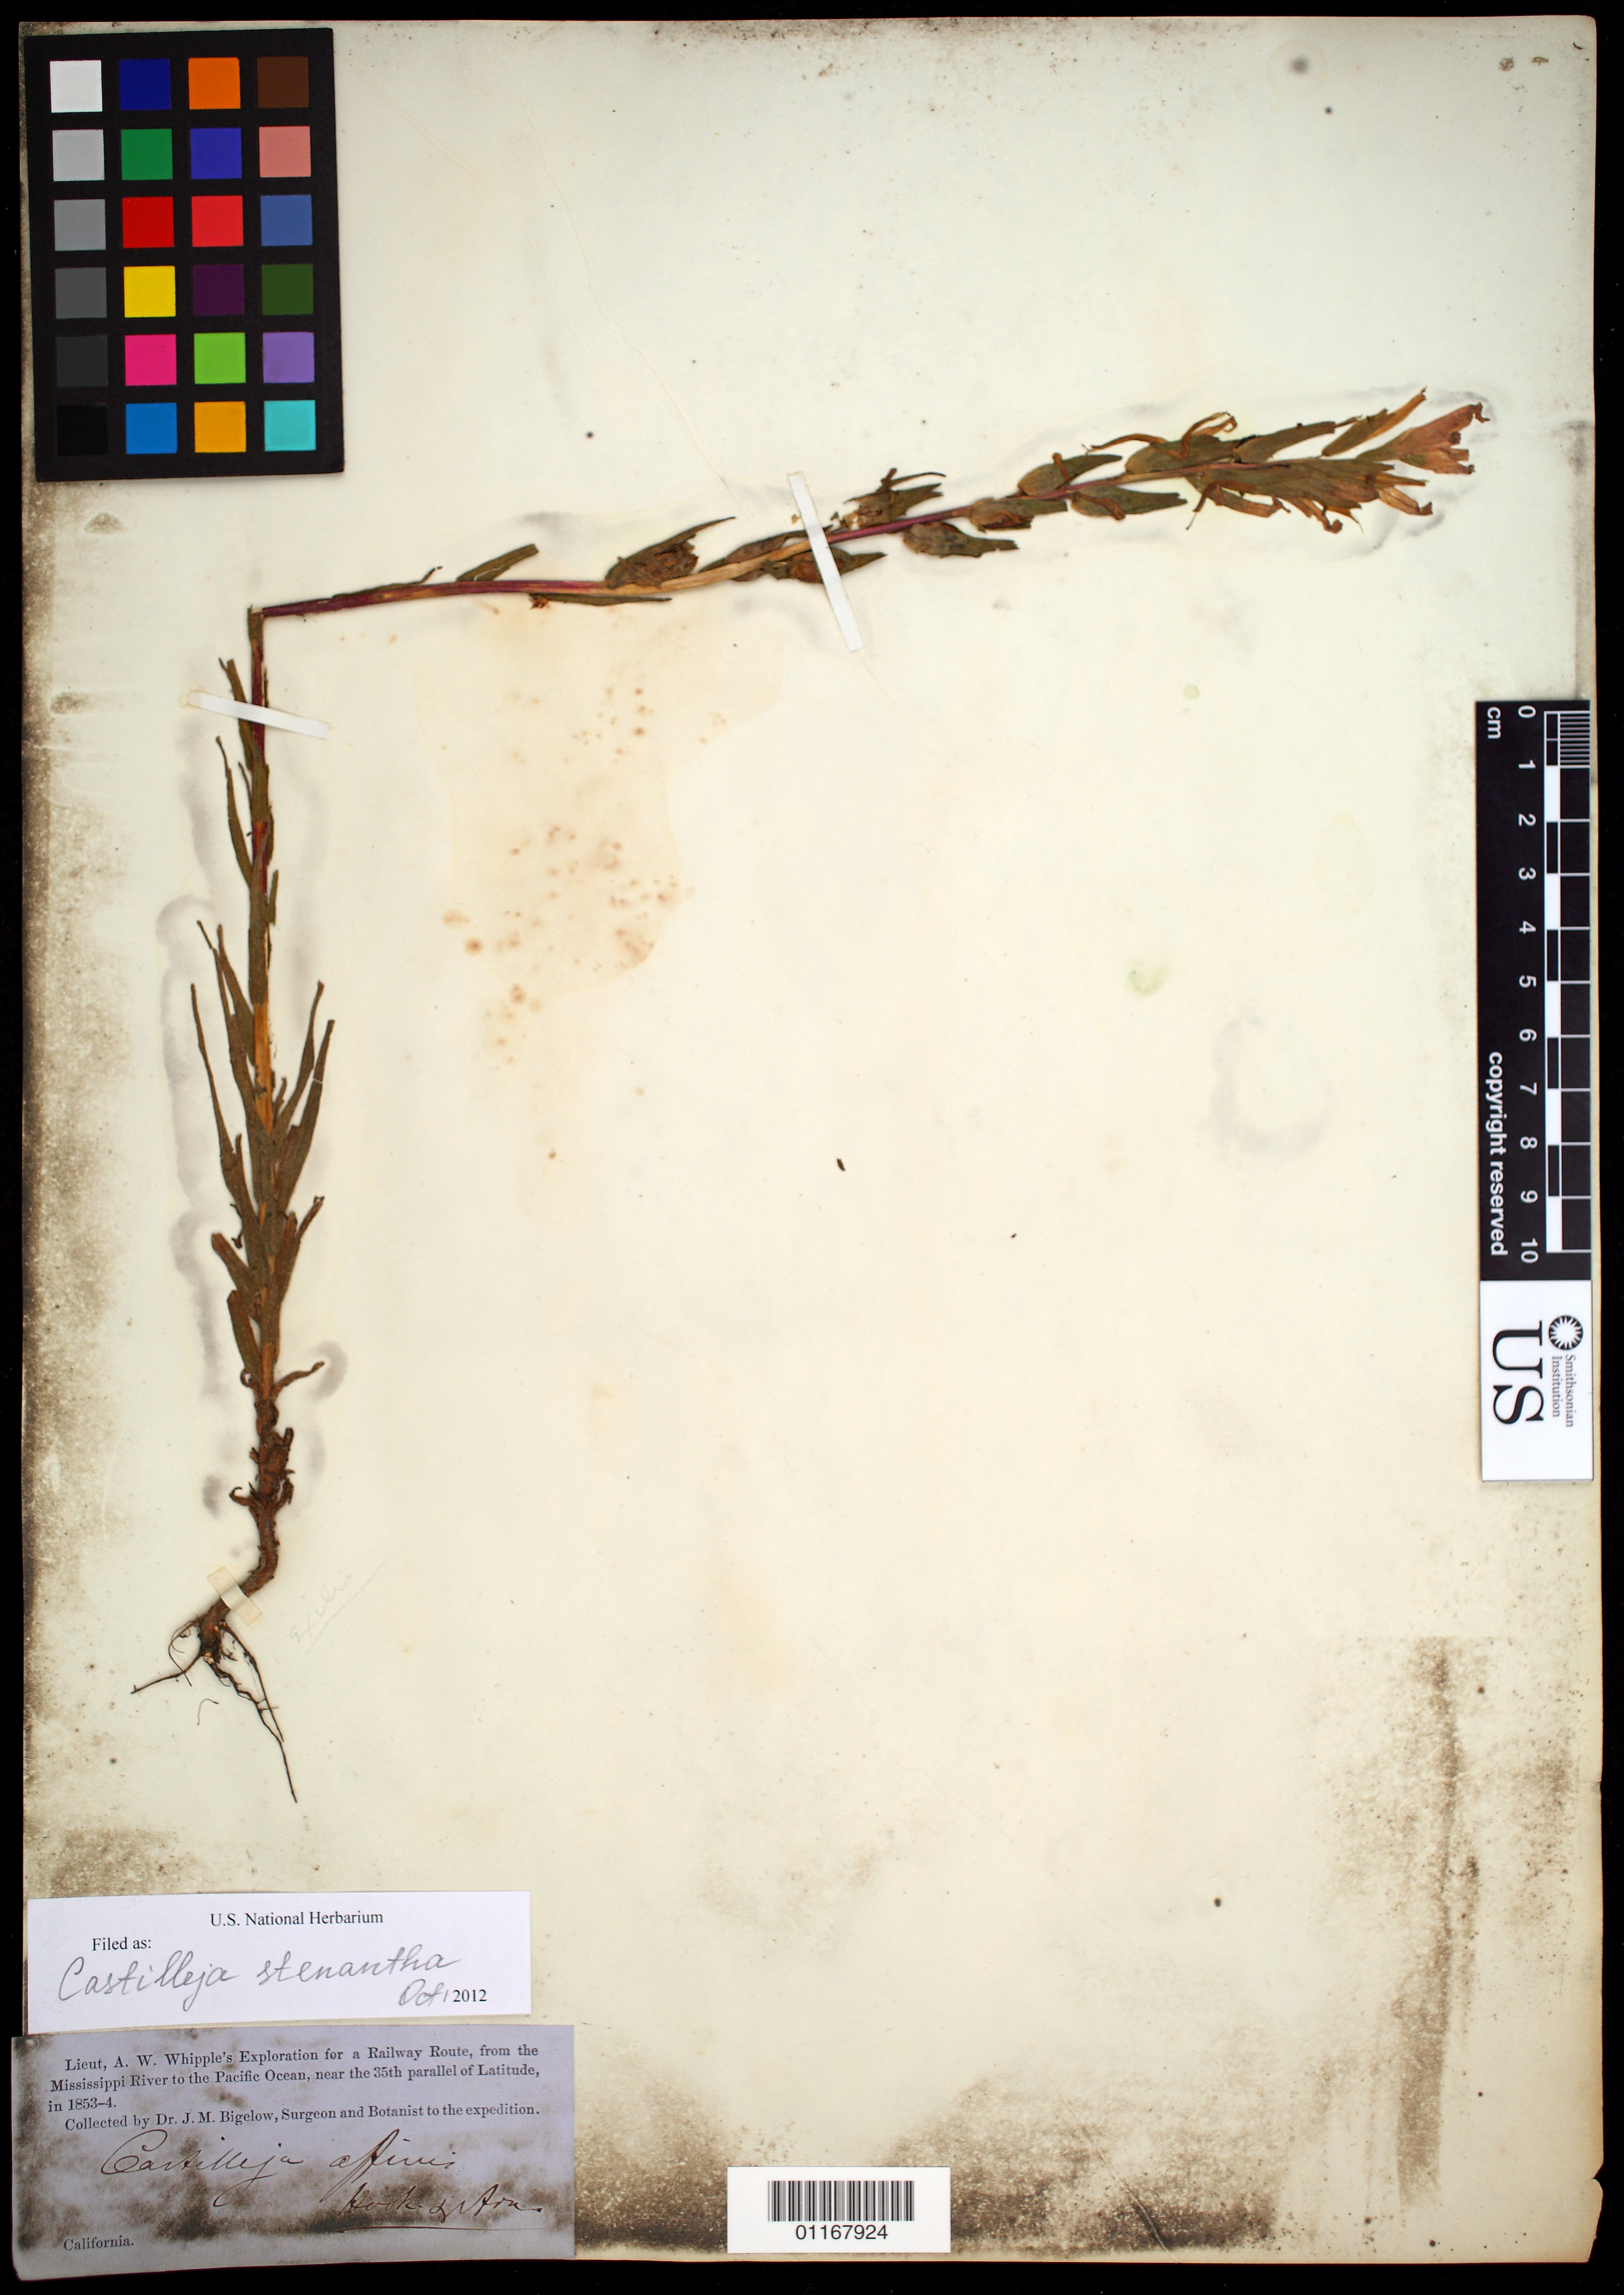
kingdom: Plantae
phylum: Tracheophyta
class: Magnoliopsida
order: Lamiales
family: Orobanchaceae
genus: Castilleja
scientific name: Castilleja stenantha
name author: A. Gray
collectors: J. M. Bigelow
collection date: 1853/1854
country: United States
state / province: California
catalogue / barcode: US 100001